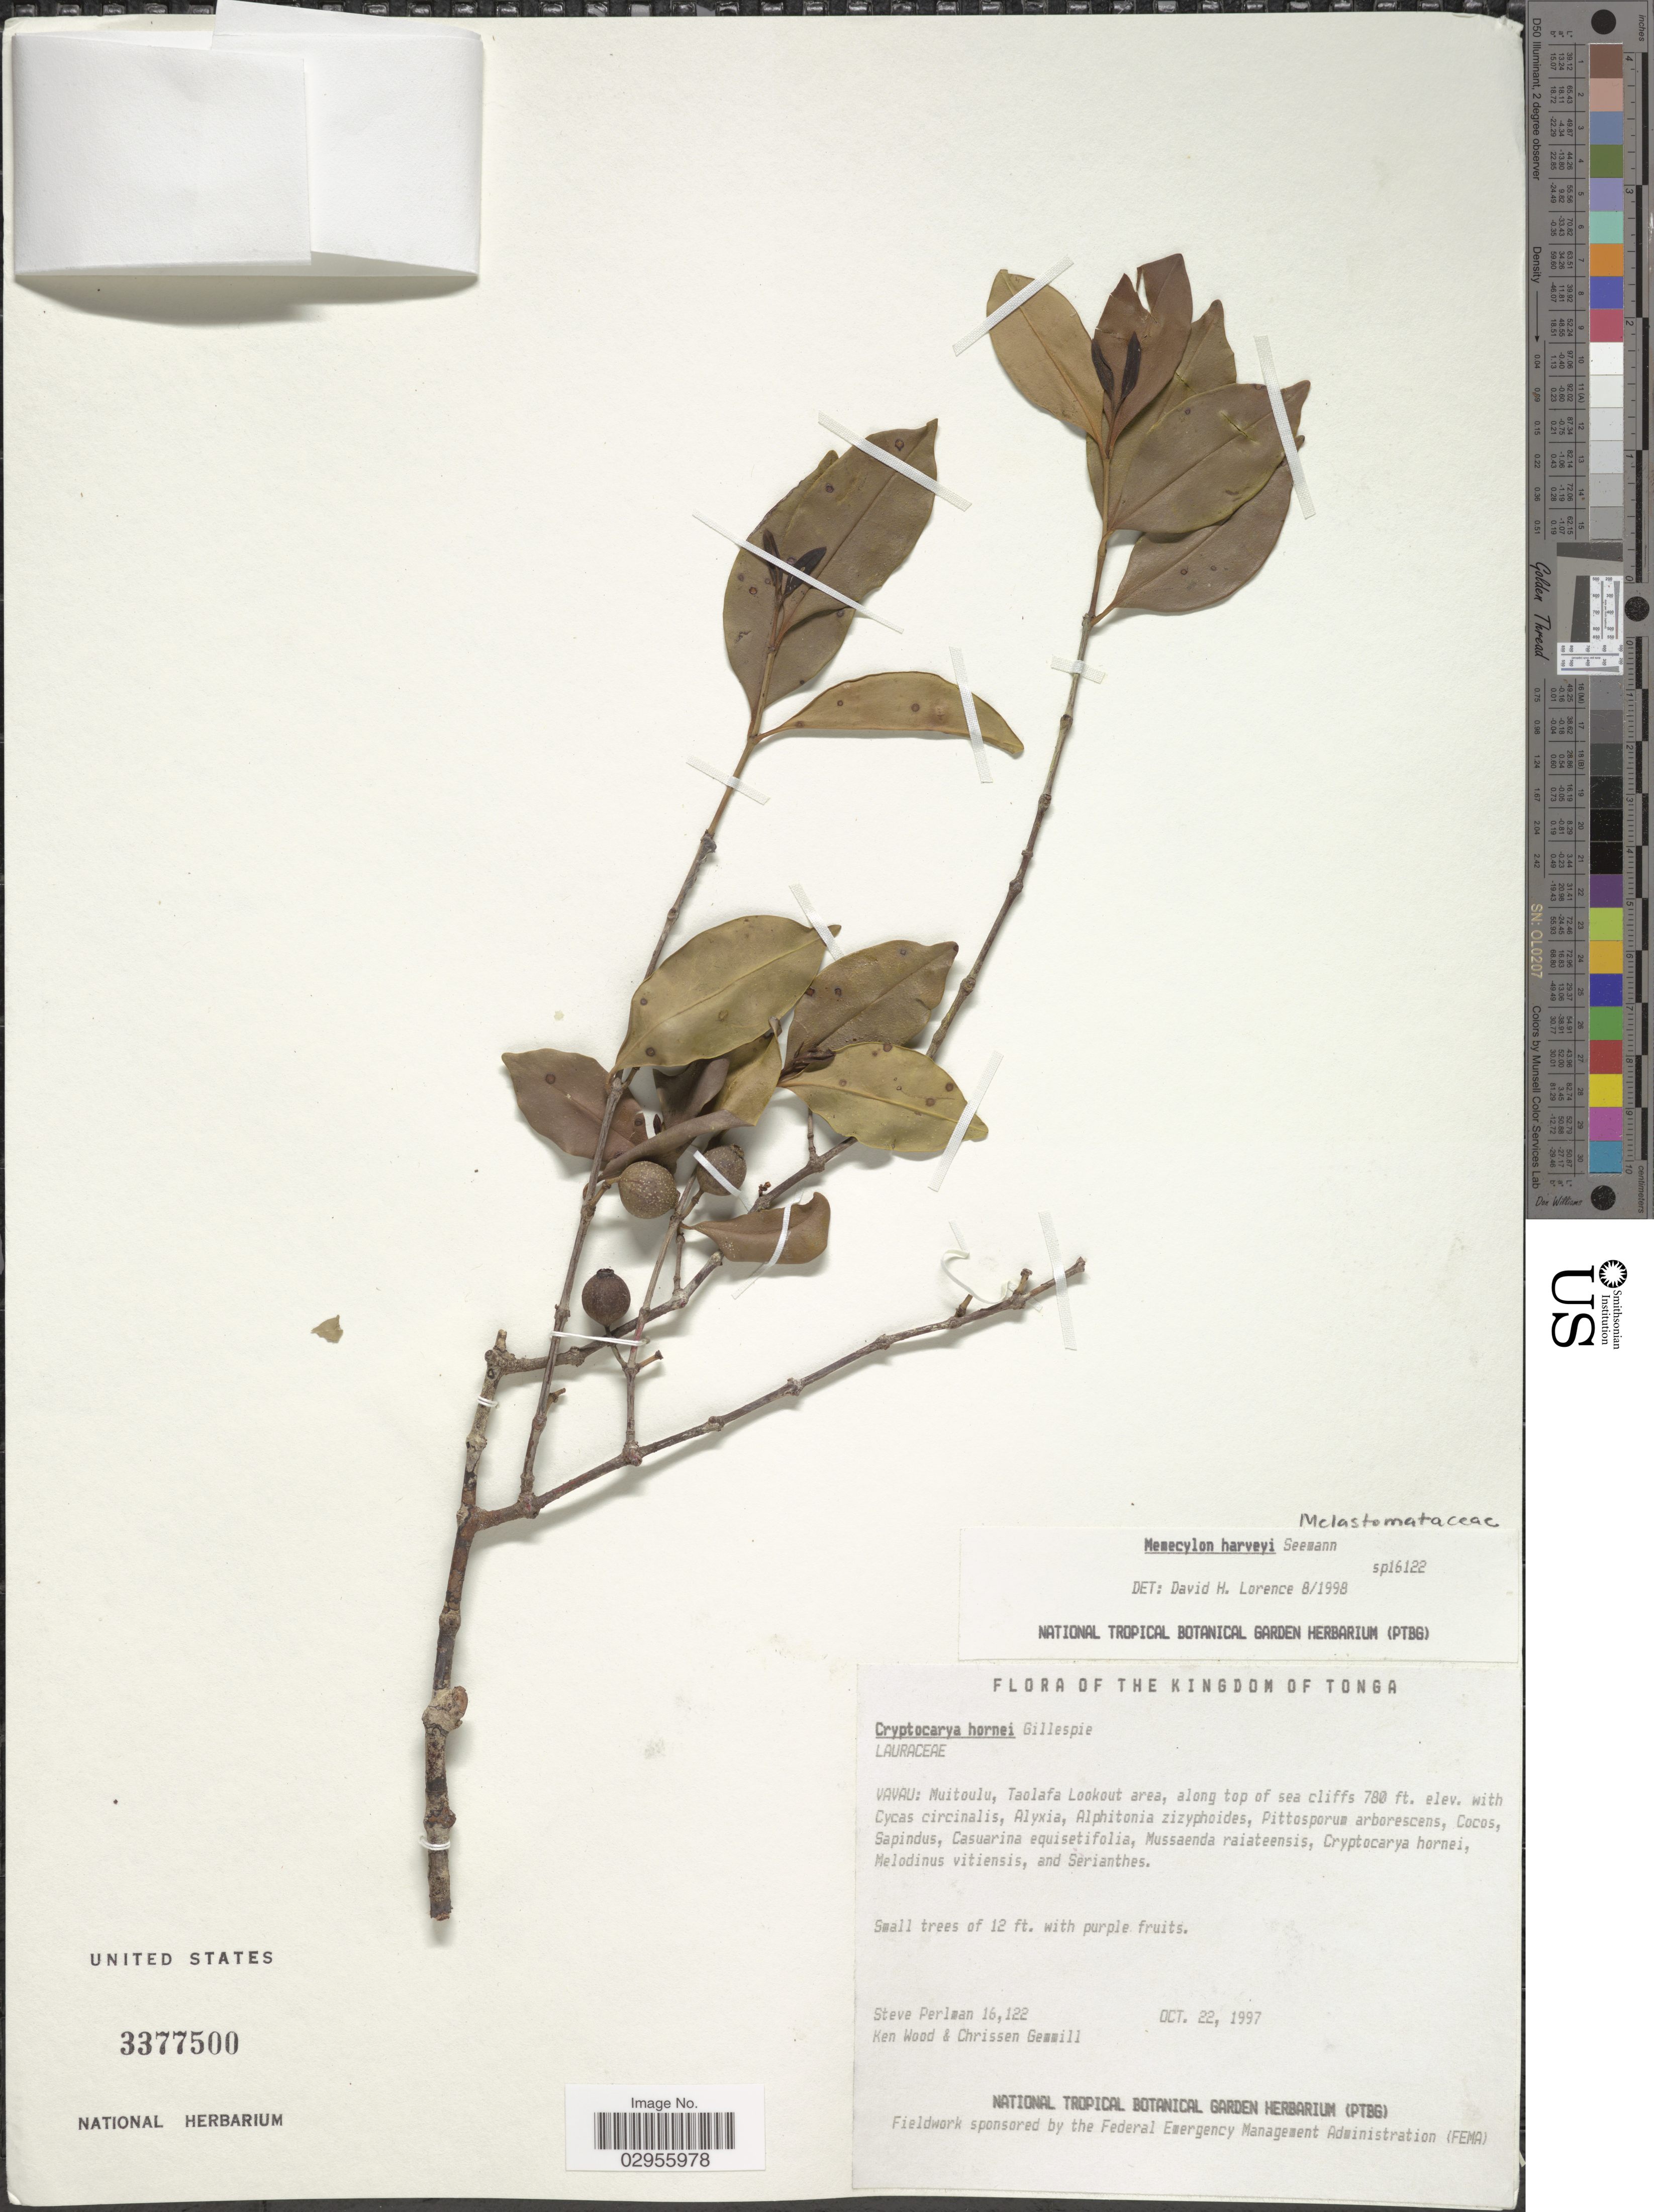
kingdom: Plantae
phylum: Tracheophyta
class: Magnoliopsida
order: Myrtales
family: Melastomataceae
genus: Memecylon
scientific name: Memecylon harveyi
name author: Seem.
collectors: S. Perlman, K. Wood & C. Gemmill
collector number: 16122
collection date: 1997-10-02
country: Tonga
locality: Vavau: Muitoulu, Taolafa Lookout area, along top of sea cliffs.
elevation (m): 238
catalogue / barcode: US 3377500